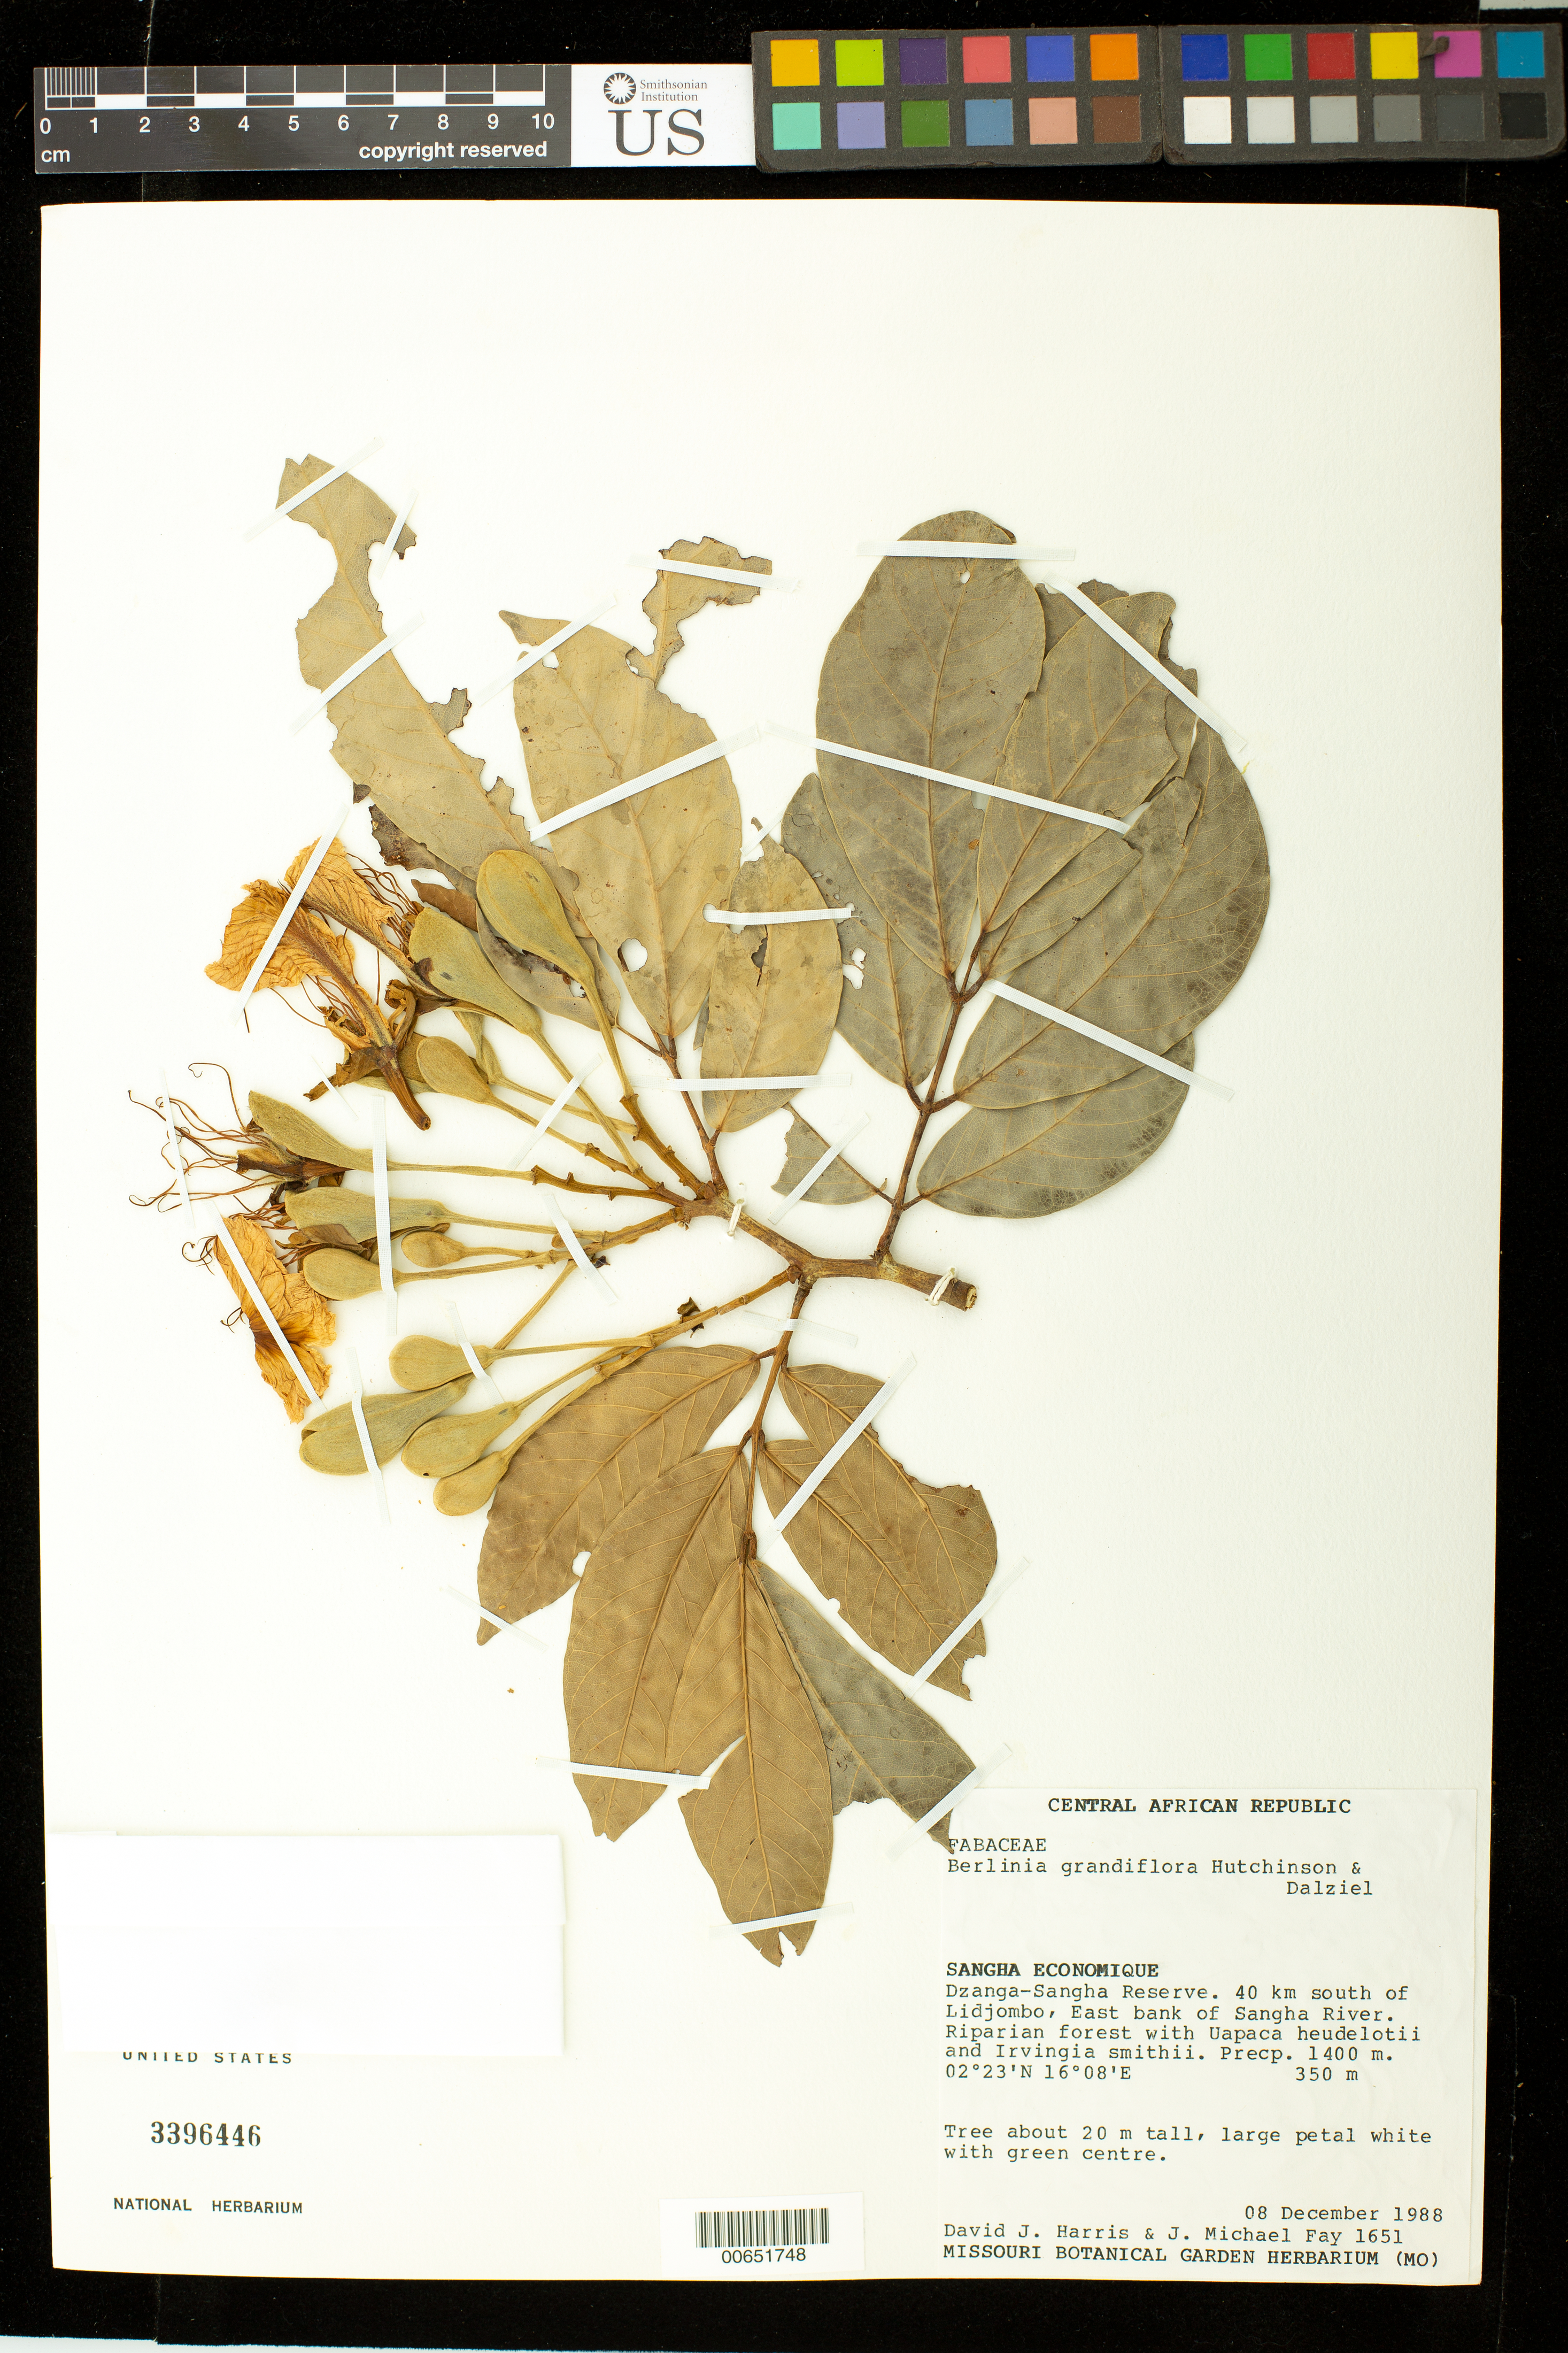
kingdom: Plantae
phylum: Tracheophyta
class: Magnoliopsida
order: Fabales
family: Fabaceae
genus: Berlinia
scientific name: Berlinia grandiflora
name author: (Vahl) Hutch. & Dalzell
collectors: D. J. Harris & J. M. Fay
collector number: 1651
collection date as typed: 08 Dec 1988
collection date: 1988-12-08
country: Central African Republic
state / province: Sangha-Mbaere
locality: Dzanga-Sangha Reserve, S of Lidjombo, E bank of Sangha River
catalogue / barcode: US 3396446